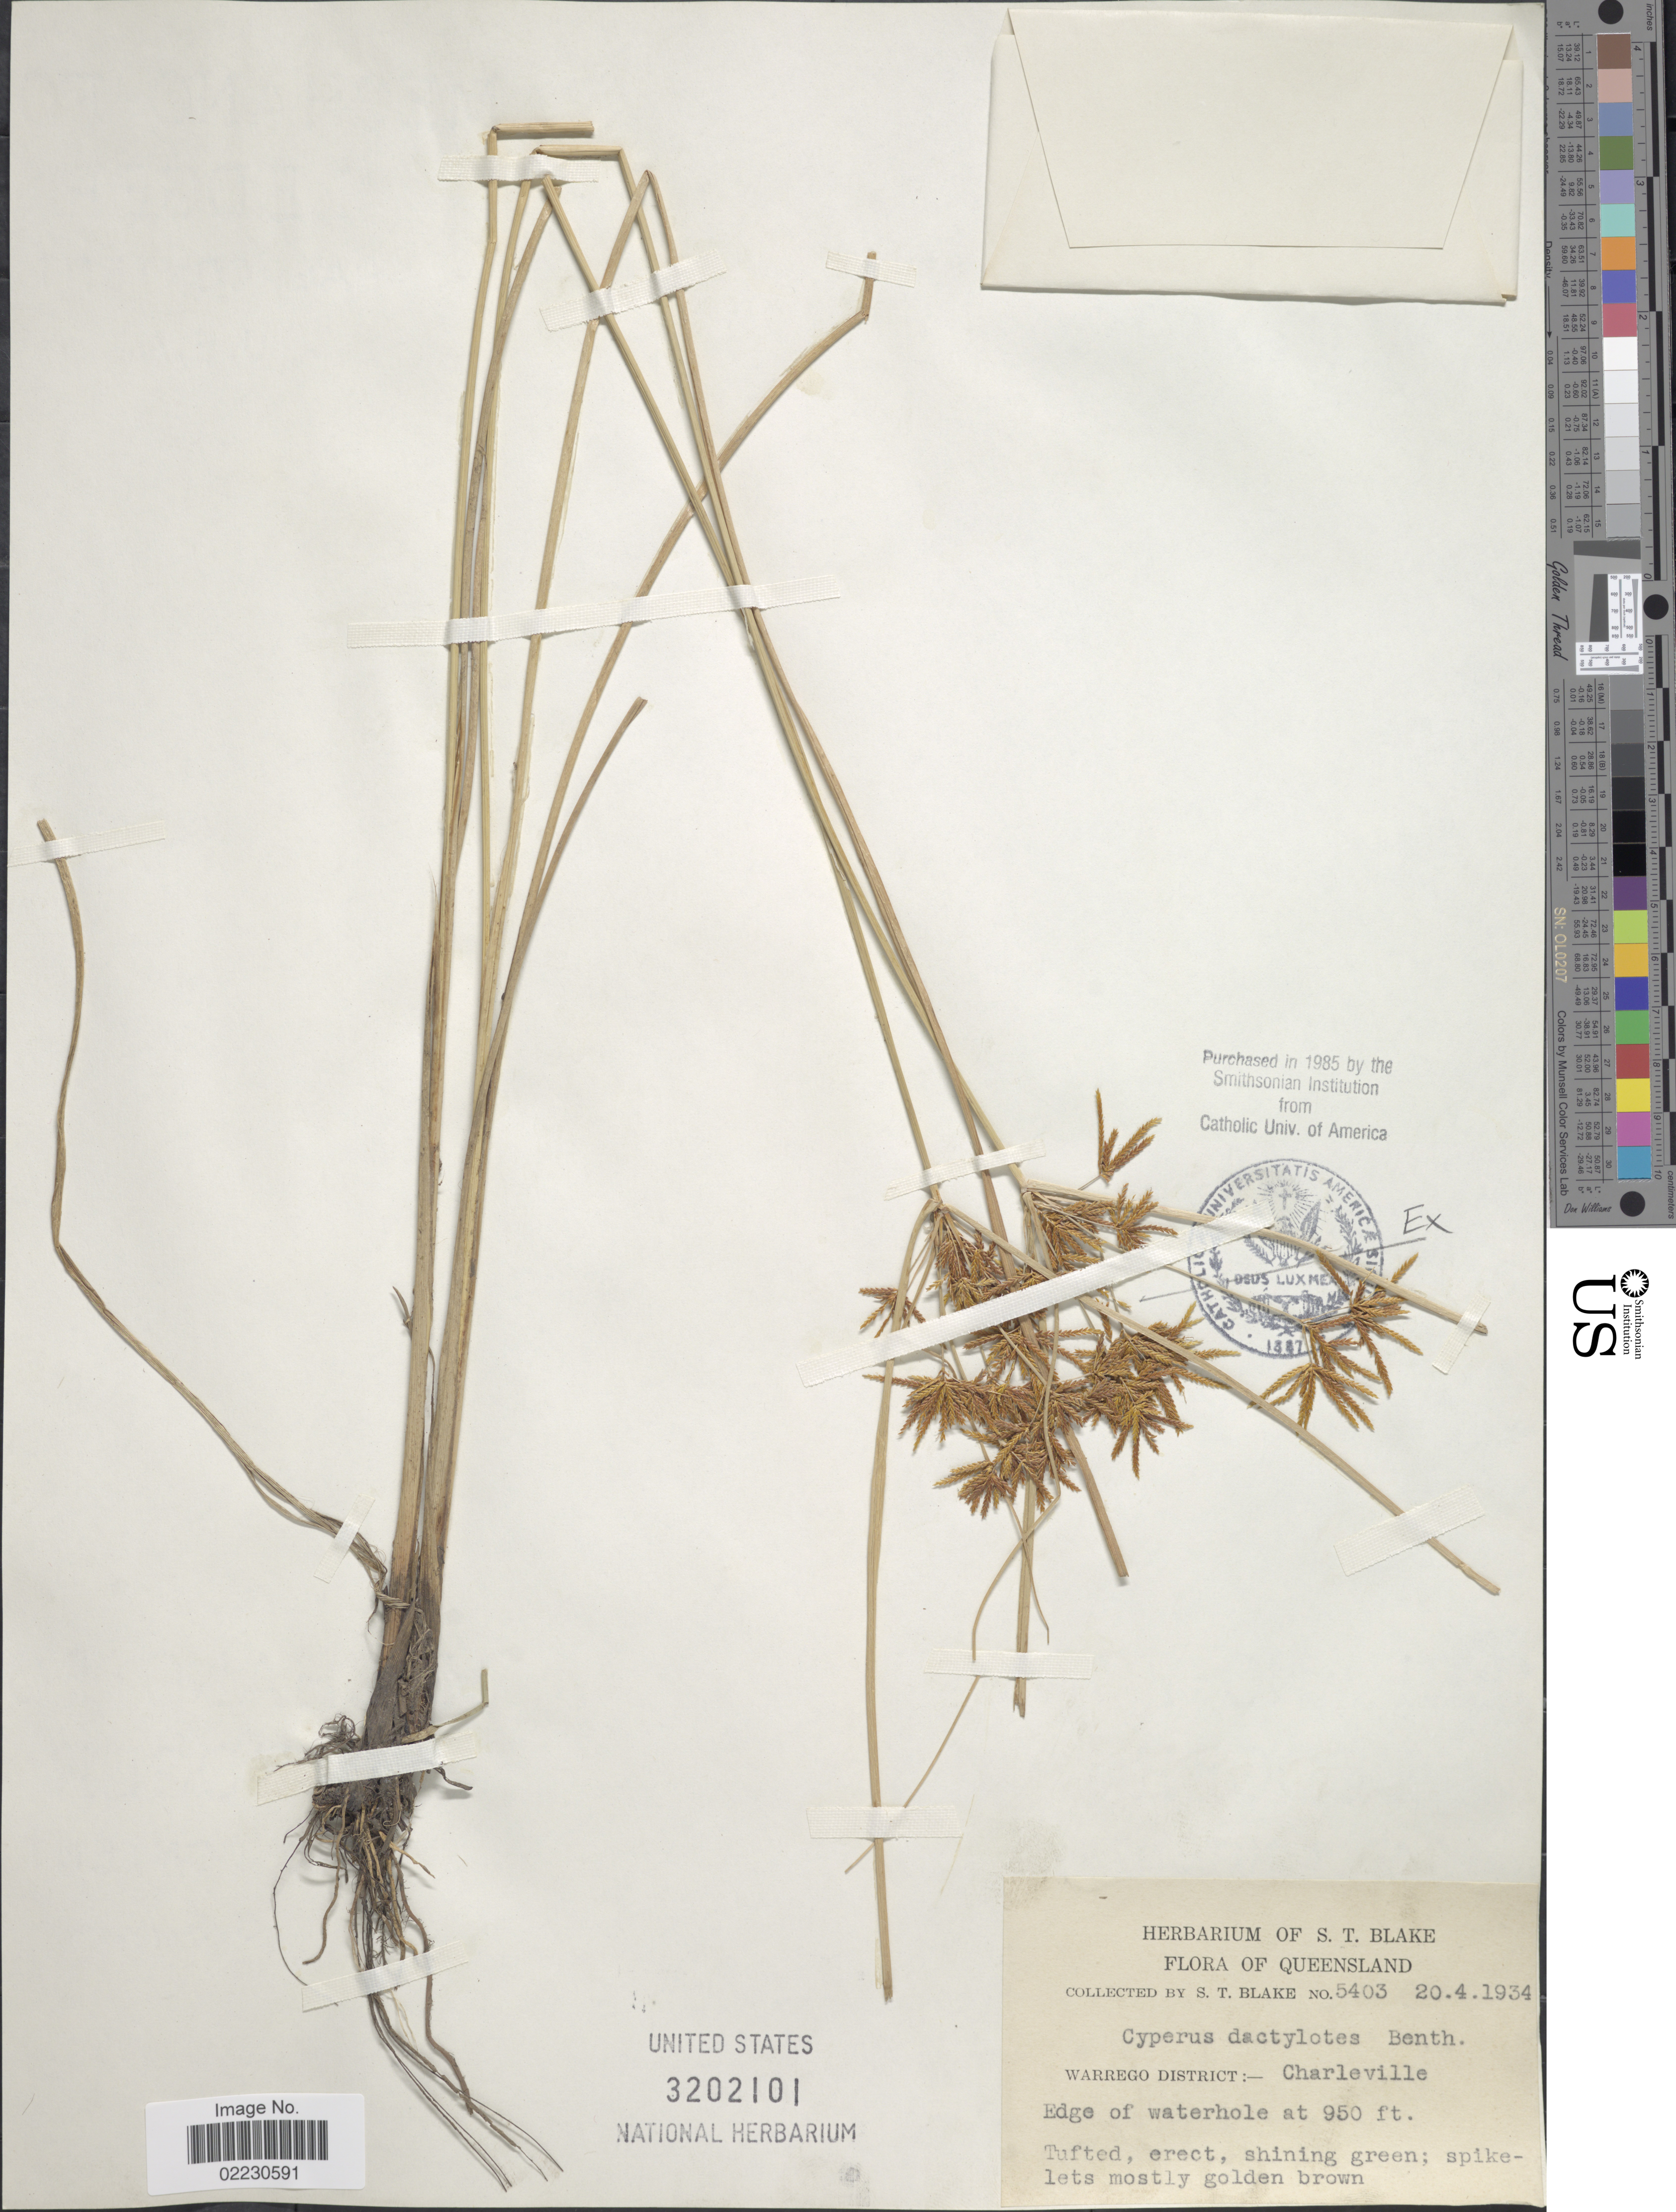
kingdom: Plantae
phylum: Tracheophyta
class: Liliopsida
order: Poales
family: Cyperaceae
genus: Cyperus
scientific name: Cyperus dactylotes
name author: Benth.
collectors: S. T. Blake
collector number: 5403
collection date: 1934-04-20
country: Australia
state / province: Queensland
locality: Warrego District:- Charleville, Edge of waterhole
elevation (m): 290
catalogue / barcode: US 3202101